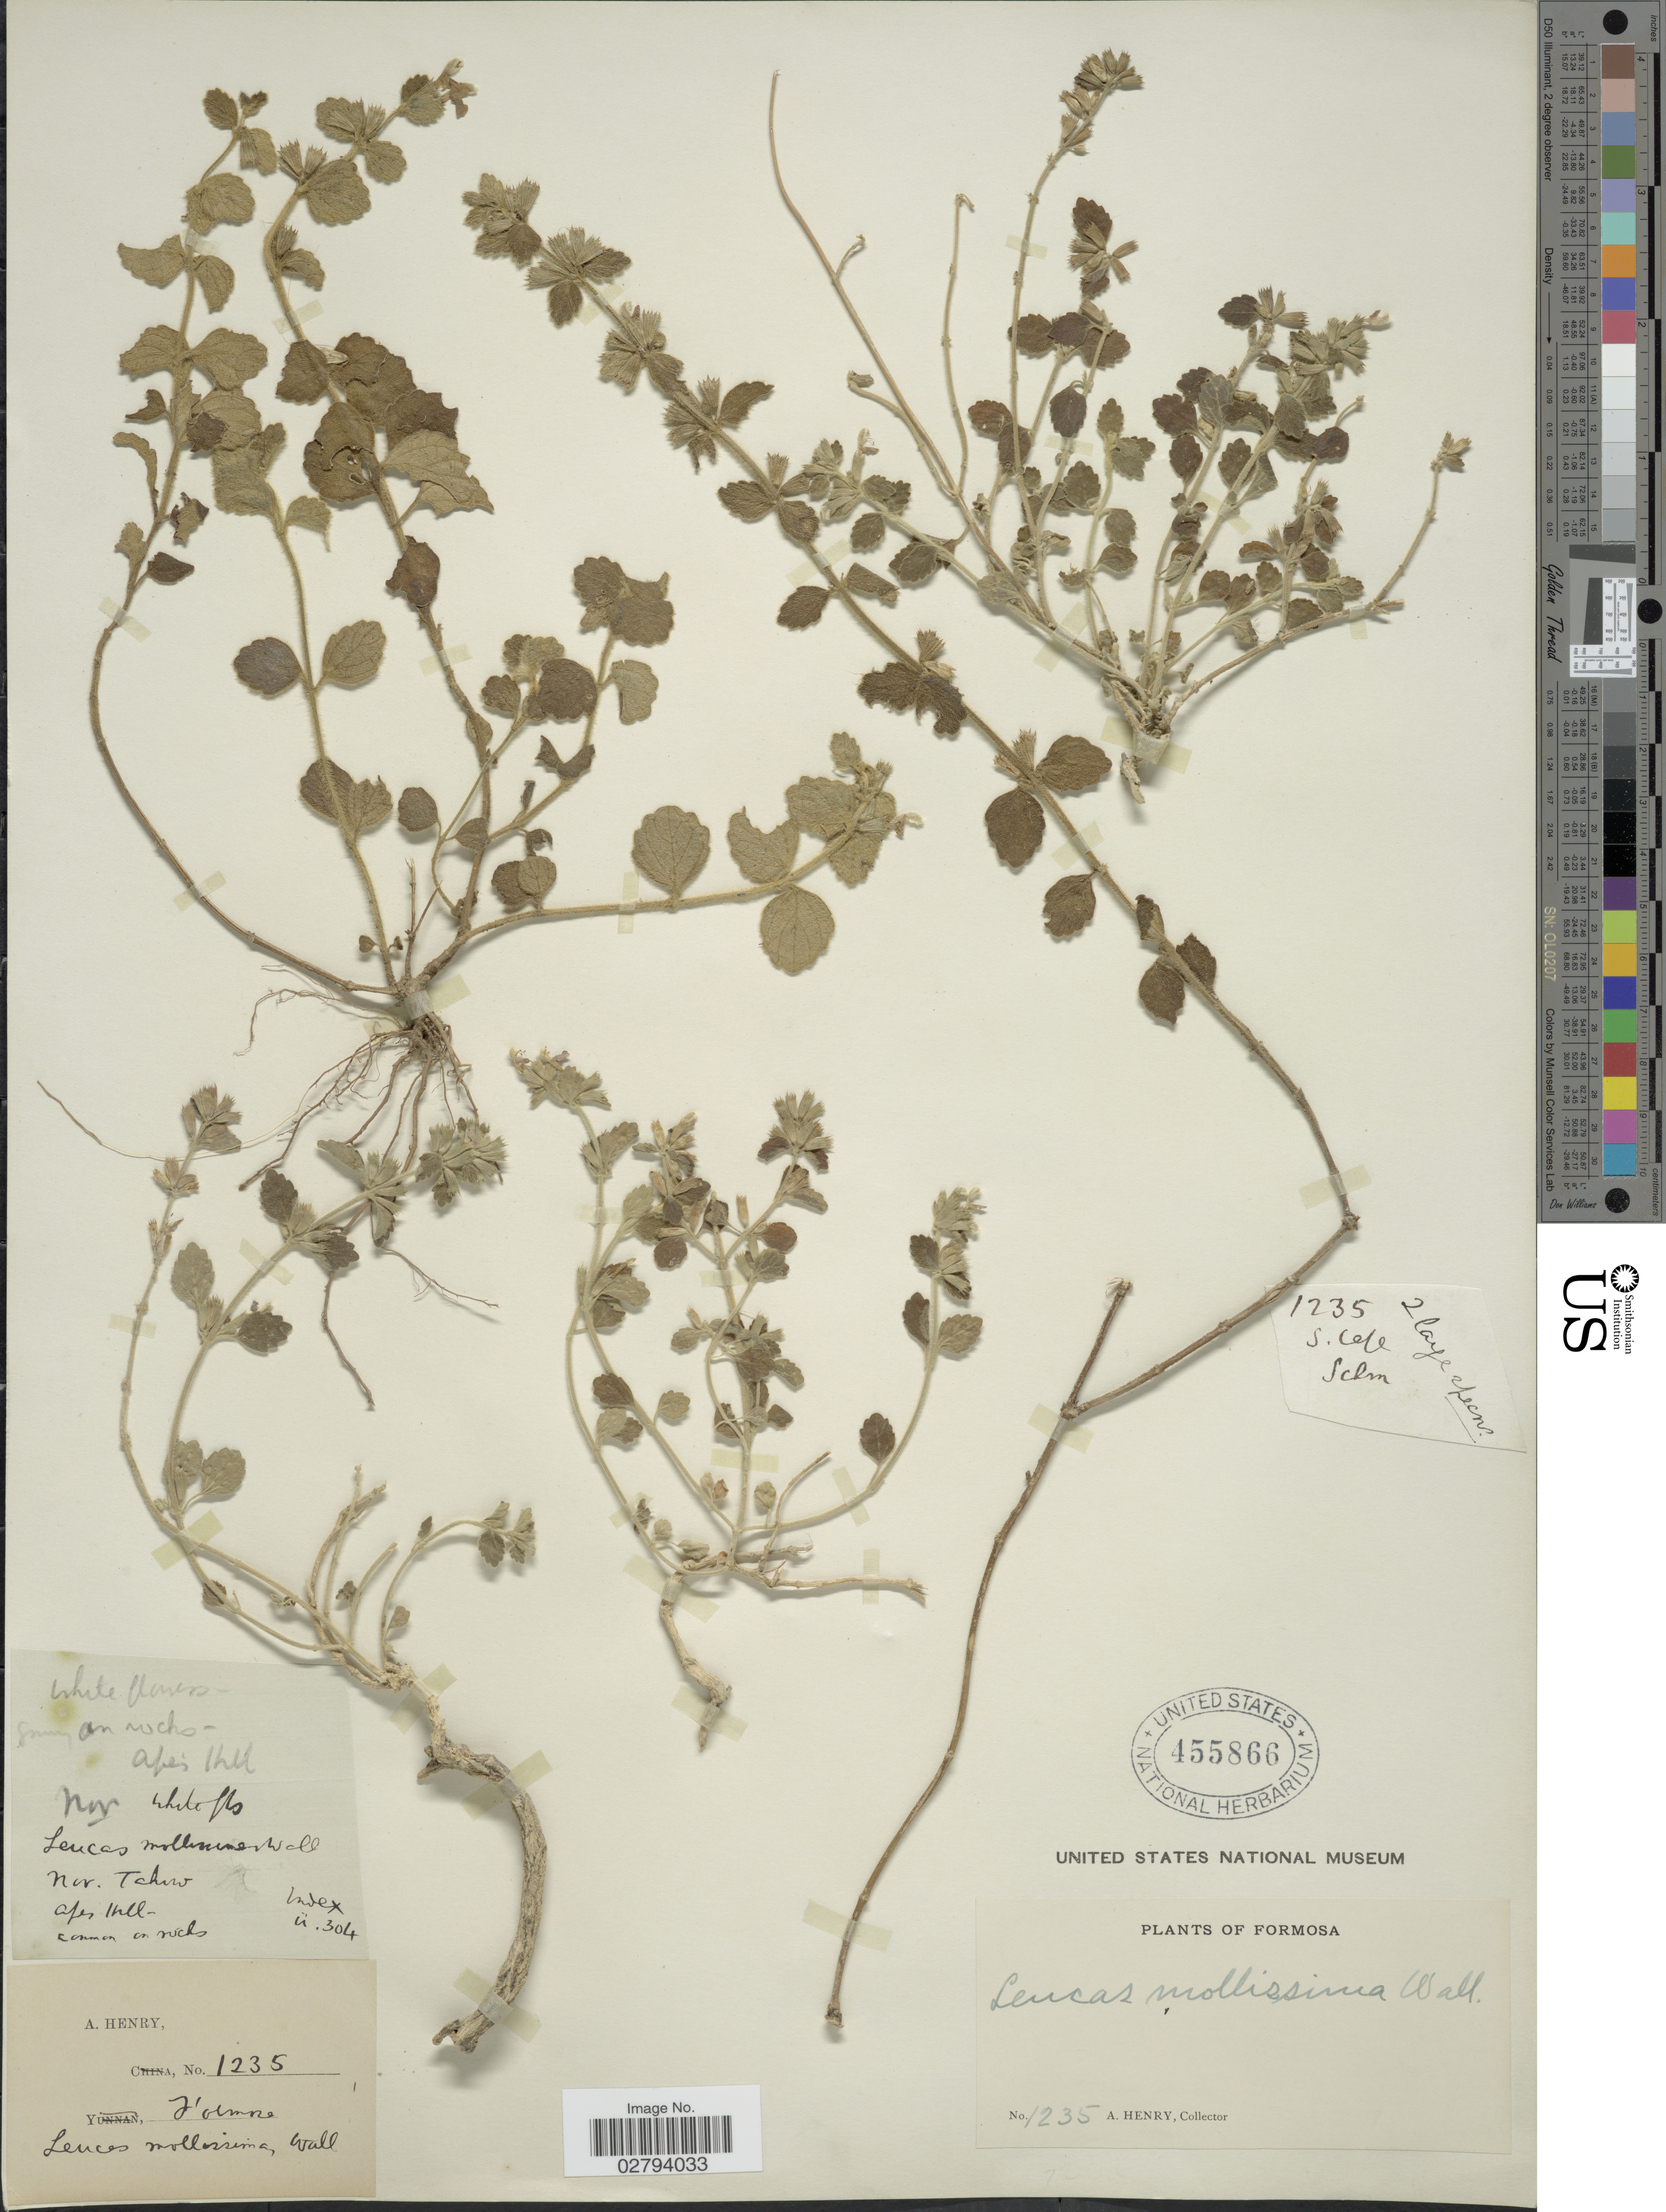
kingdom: Plantae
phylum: Tracheophyta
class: Magnoliopsida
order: Lamiales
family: Lamiaceae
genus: Leucas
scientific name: Leucas mollissima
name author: Gürke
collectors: A. Henry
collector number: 1235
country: Taiwan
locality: Formosa.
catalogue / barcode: US 455866